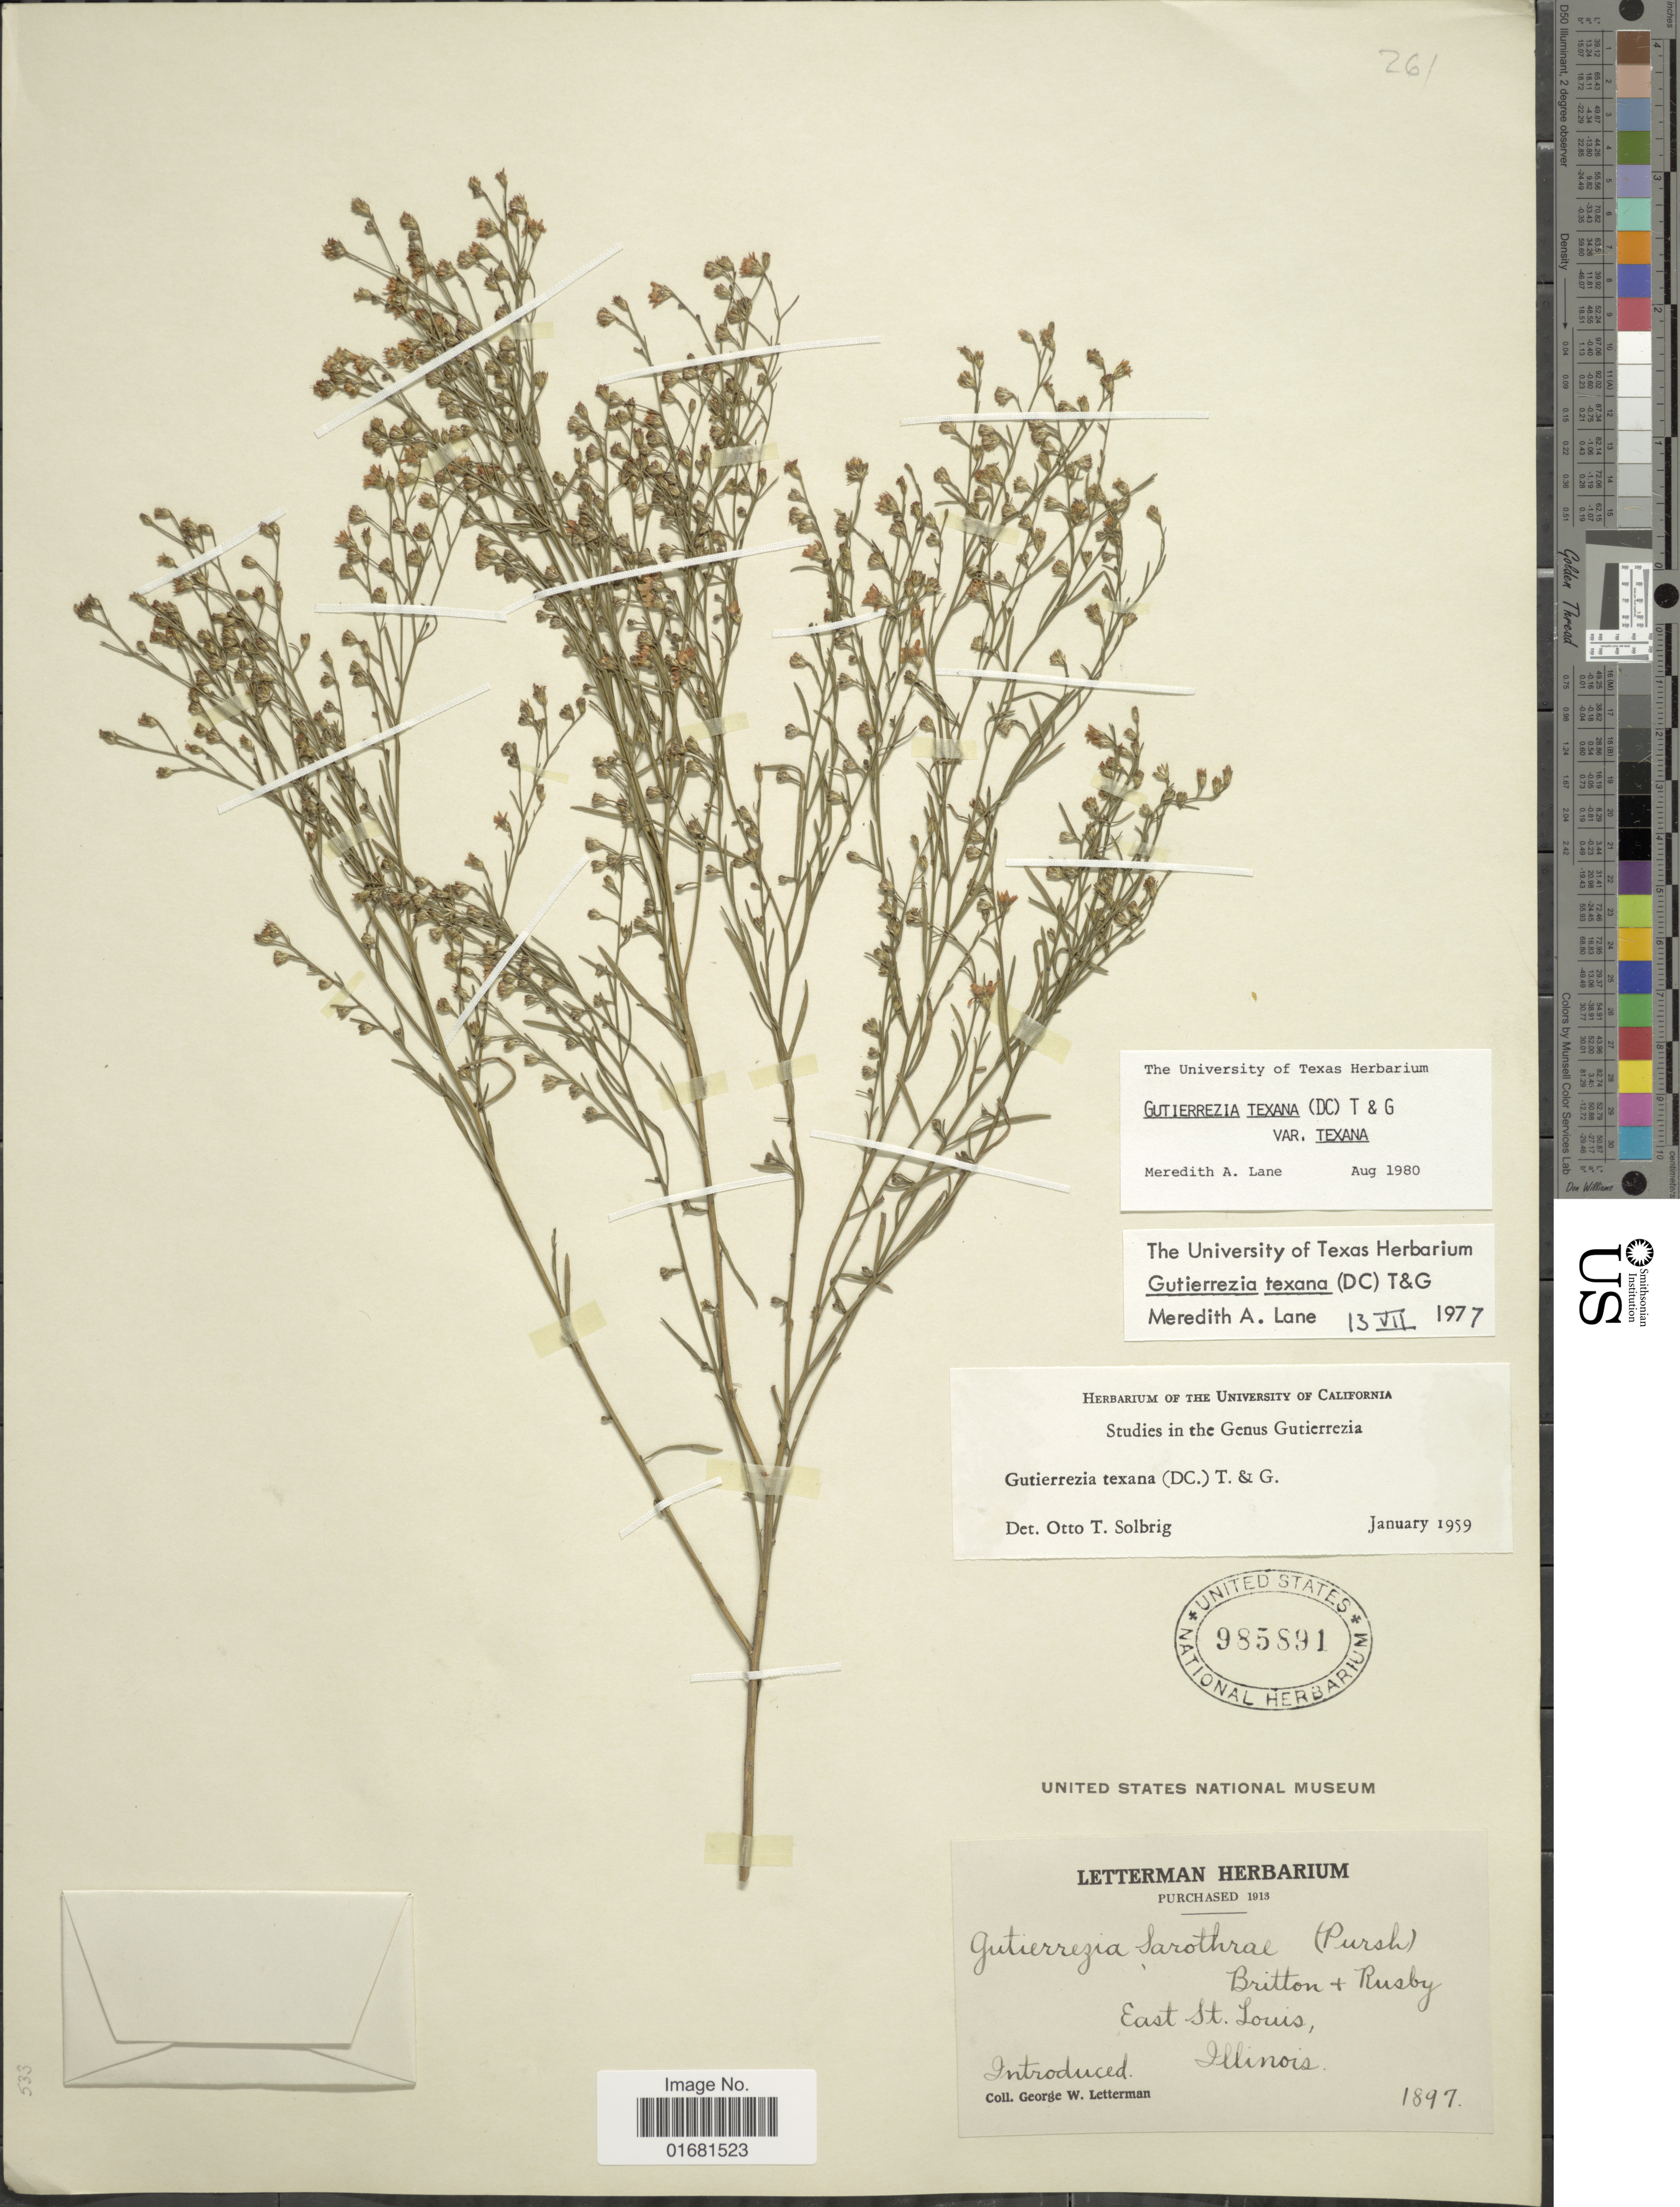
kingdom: Plantae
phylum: Tracheophyta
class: Magnoliopsida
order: Asterales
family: Asteraceae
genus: Gutierrezia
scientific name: Gutierrezia texana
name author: (DC.) Torr. & A. Gray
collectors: G. W. Letterman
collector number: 1897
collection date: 1913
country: United States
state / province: Illinois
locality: East St. Louis.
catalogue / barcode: US 985891